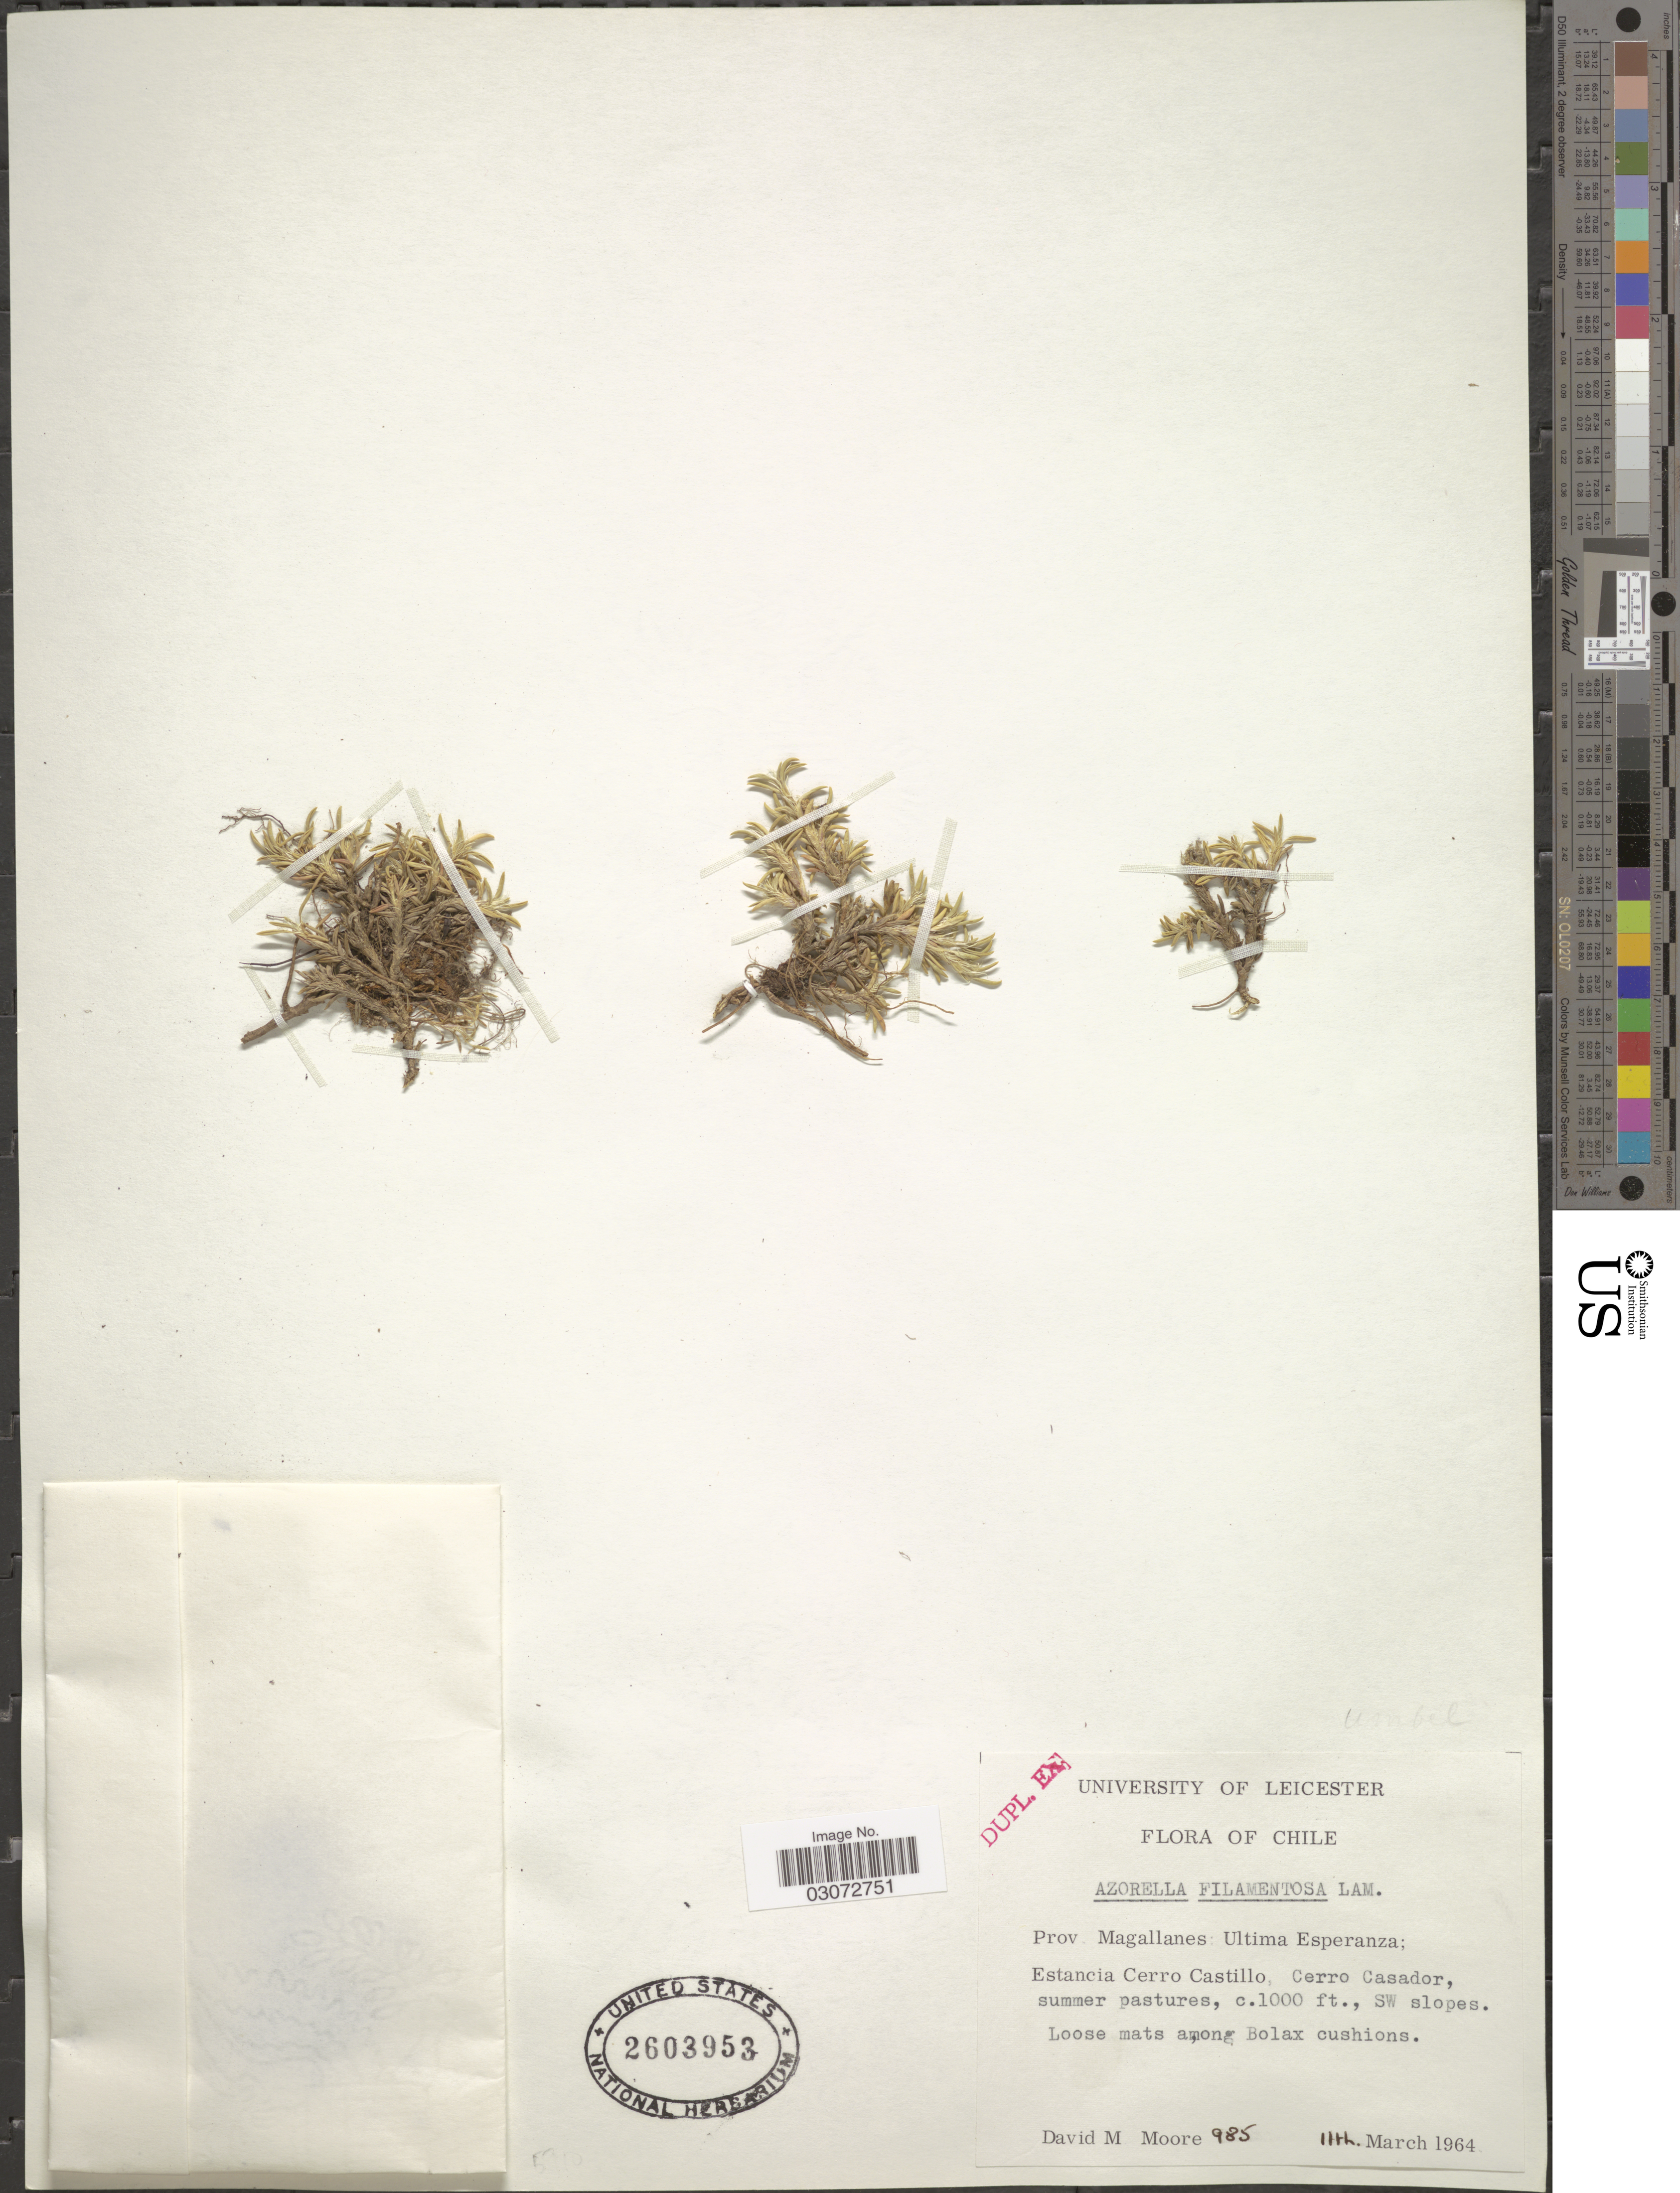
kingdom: Plantae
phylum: Tracheophyta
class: Magnoliopsida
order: Apiales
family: Apiaceae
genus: Azorella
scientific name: Azorella filamentosa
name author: Lam.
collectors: D. Moore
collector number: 985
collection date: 1964-03-11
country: Chile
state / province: Magallanes y de la Antártica Chilena (XII)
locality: Prov. Magallanes: Ultima Esperanza: Estancia Cerro Castillo, Cerro Casador, summer pastures, SW slopes.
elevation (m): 305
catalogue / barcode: US 2603953